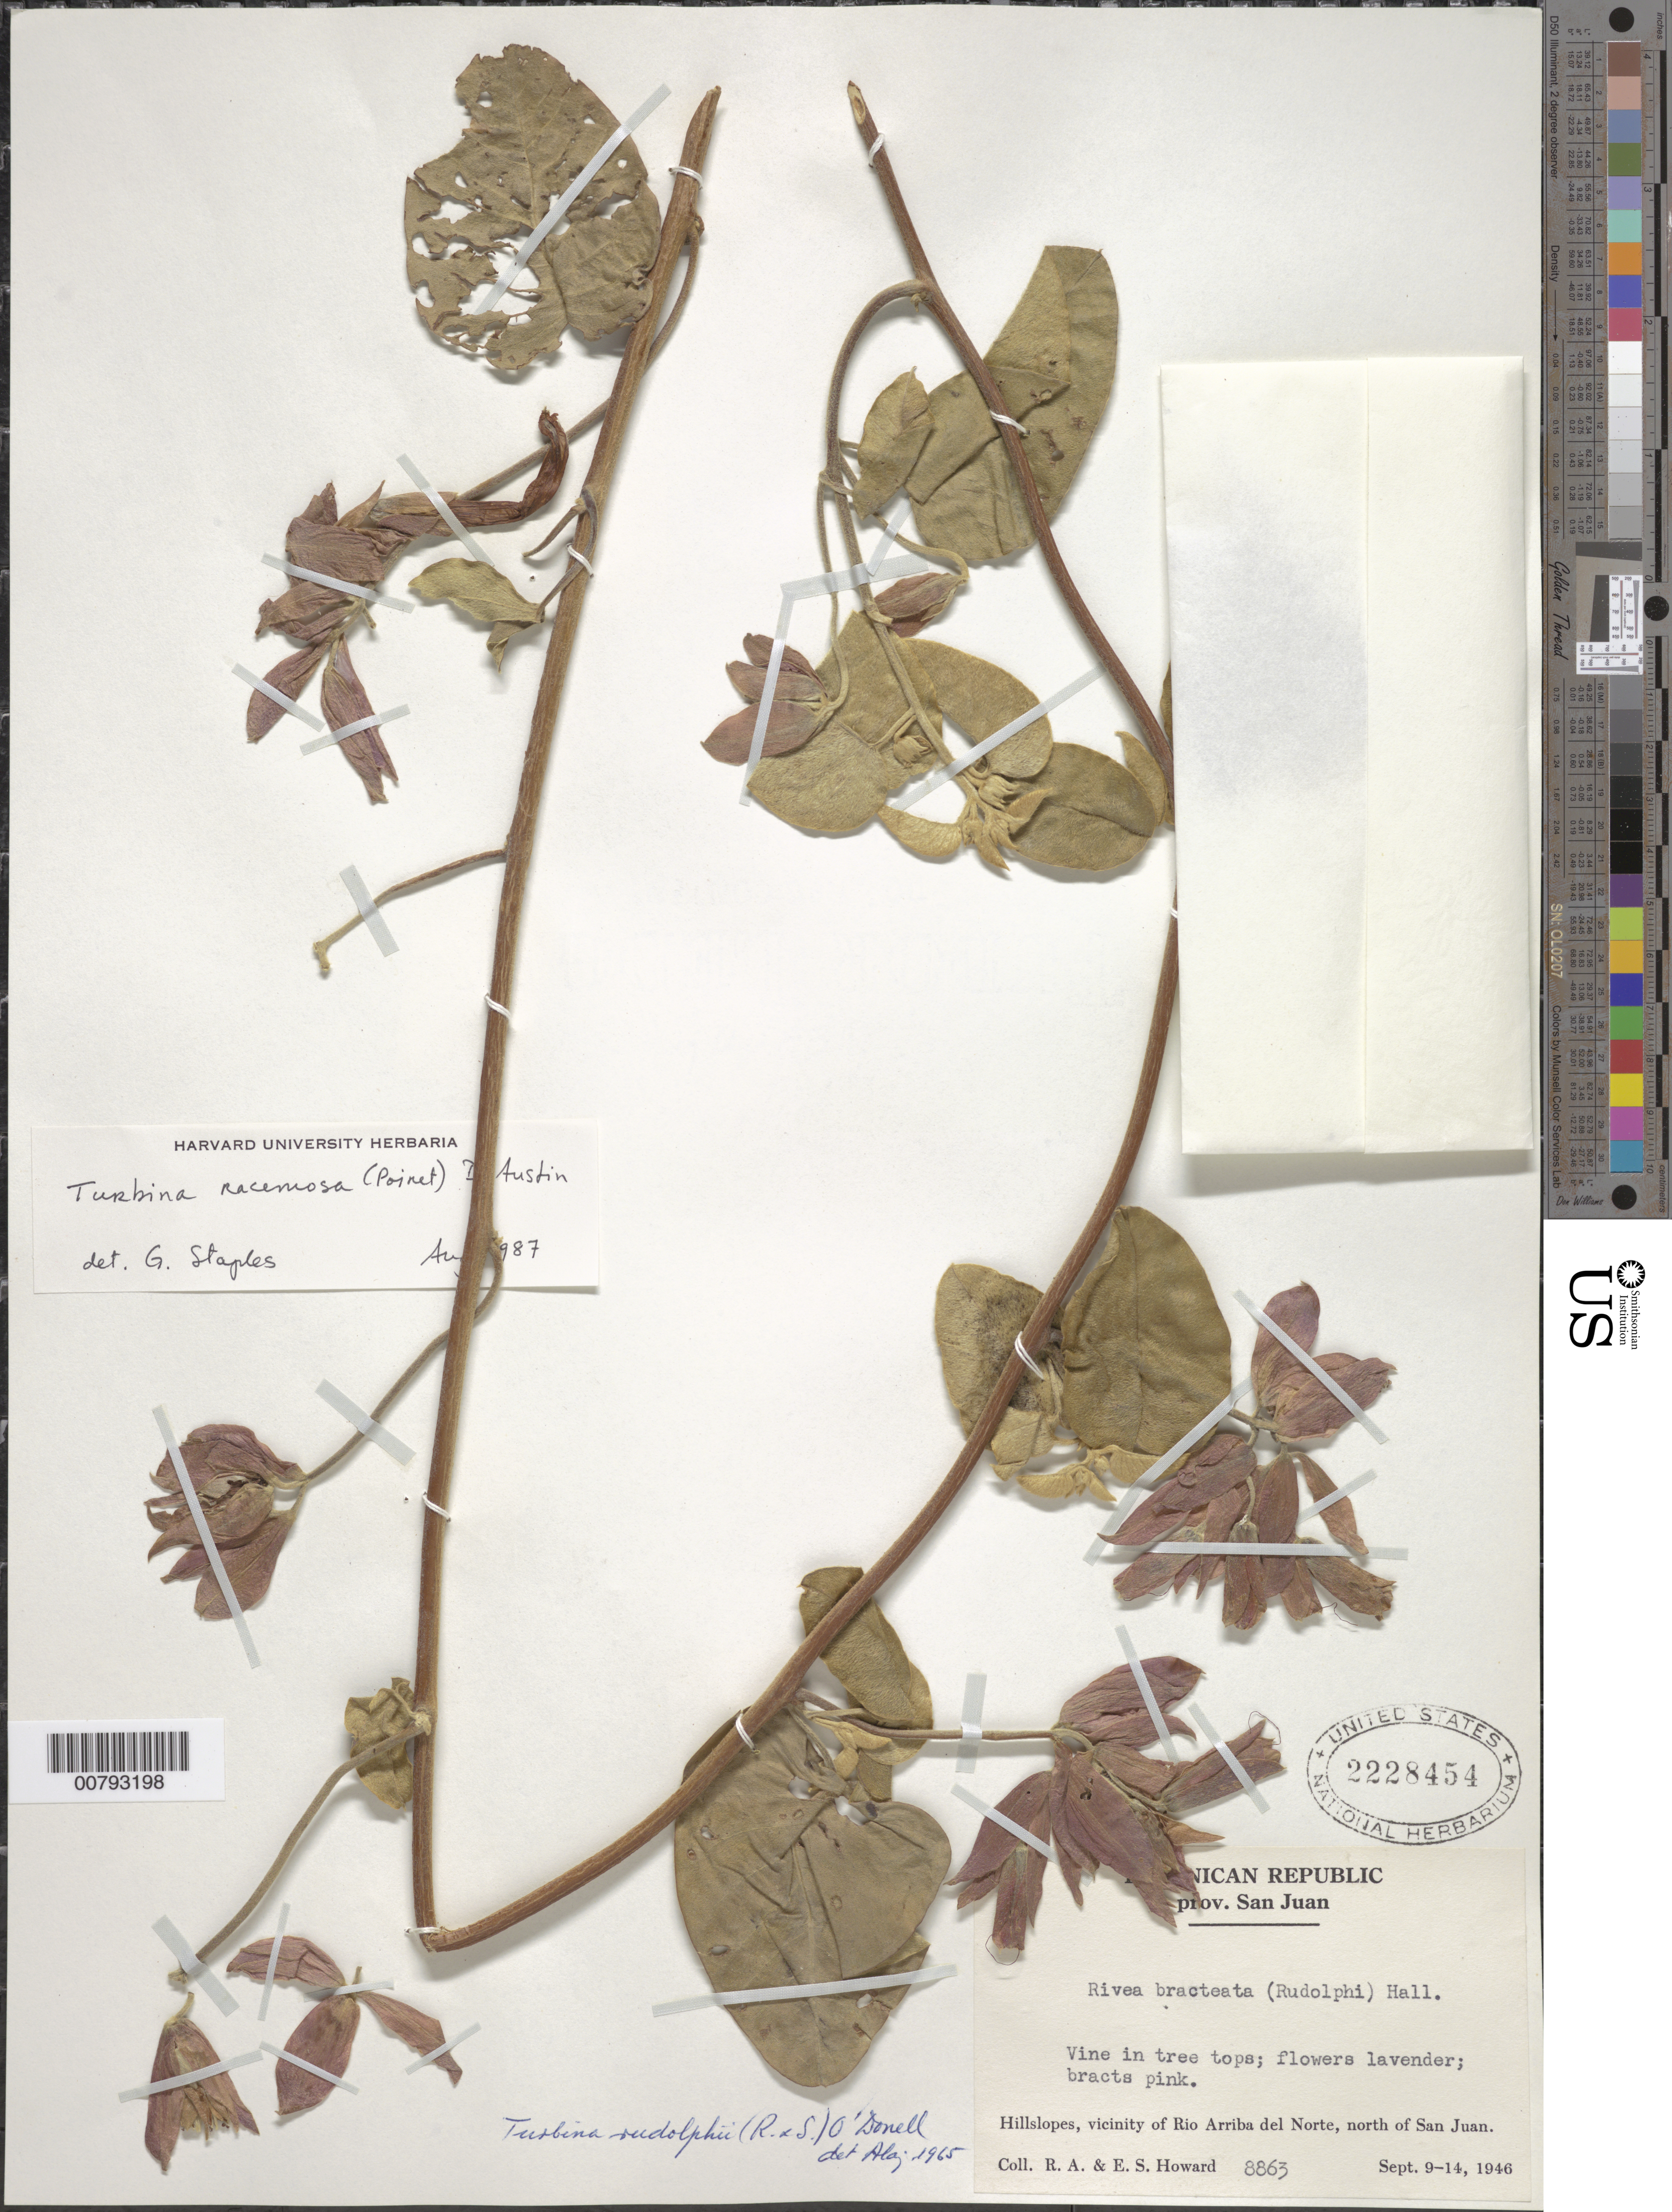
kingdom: Plantae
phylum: Tracheophyta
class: Magnoliopsida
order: Solanales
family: Convolvulaceae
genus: Turbina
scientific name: Turbina racemosa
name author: (Poir.) D.F. Austin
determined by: Staples, G. W.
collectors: R. A. Howard & E. S. Howard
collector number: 8863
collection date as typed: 09 Sep 1946 to 14 Sep 1946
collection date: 1946-09-09/1946-09-14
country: Dominican Republic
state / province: San Juan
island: Hispaniola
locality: North of San Juan, vicinity of Río Arriba del Norte.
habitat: Hillslopes.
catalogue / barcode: US 2228454